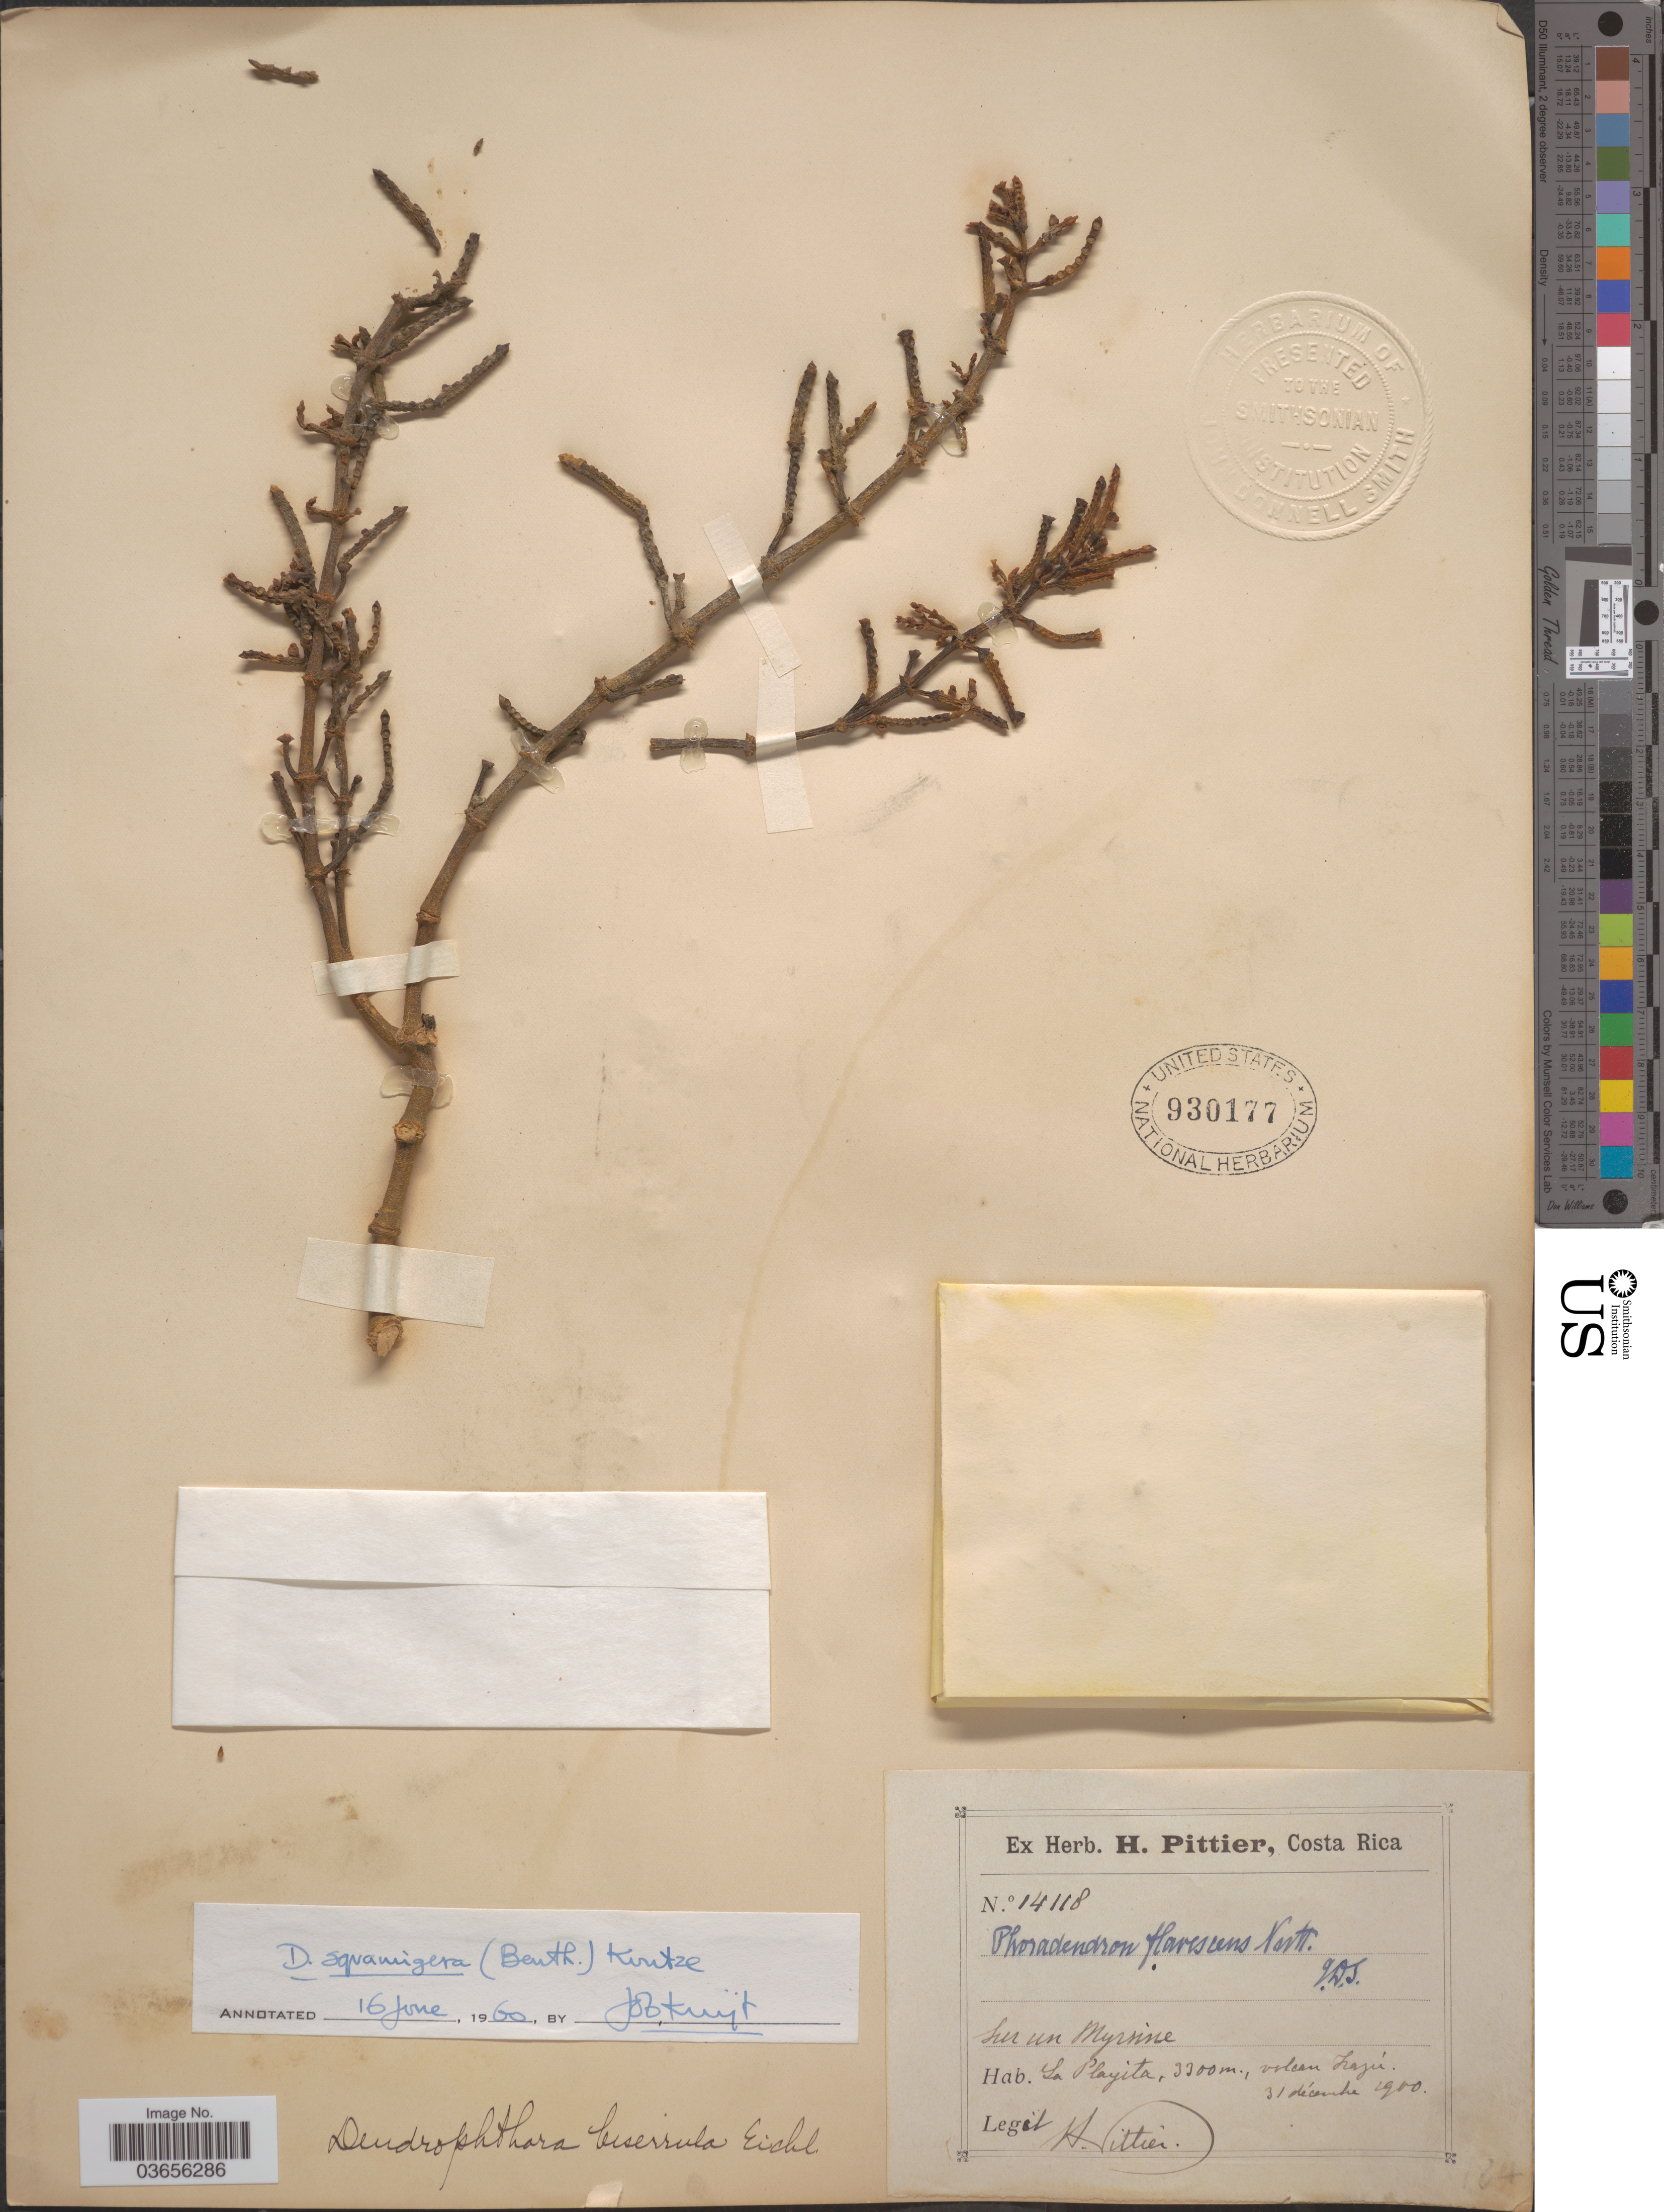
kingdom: Plantae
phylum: Tracheophyta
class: Magnoliopsida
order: Santalales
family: Viscaceae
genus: Dendrophthora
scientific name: Dendrophthora squamigera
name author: (Benth.) Kuntze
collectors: H. F. Pittier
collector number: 14118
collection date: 1900-12-31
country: Costa Rica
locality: Sur un Myrsine. La Playita. Volcan Irazú.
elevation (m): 3300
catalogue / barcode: US 930177